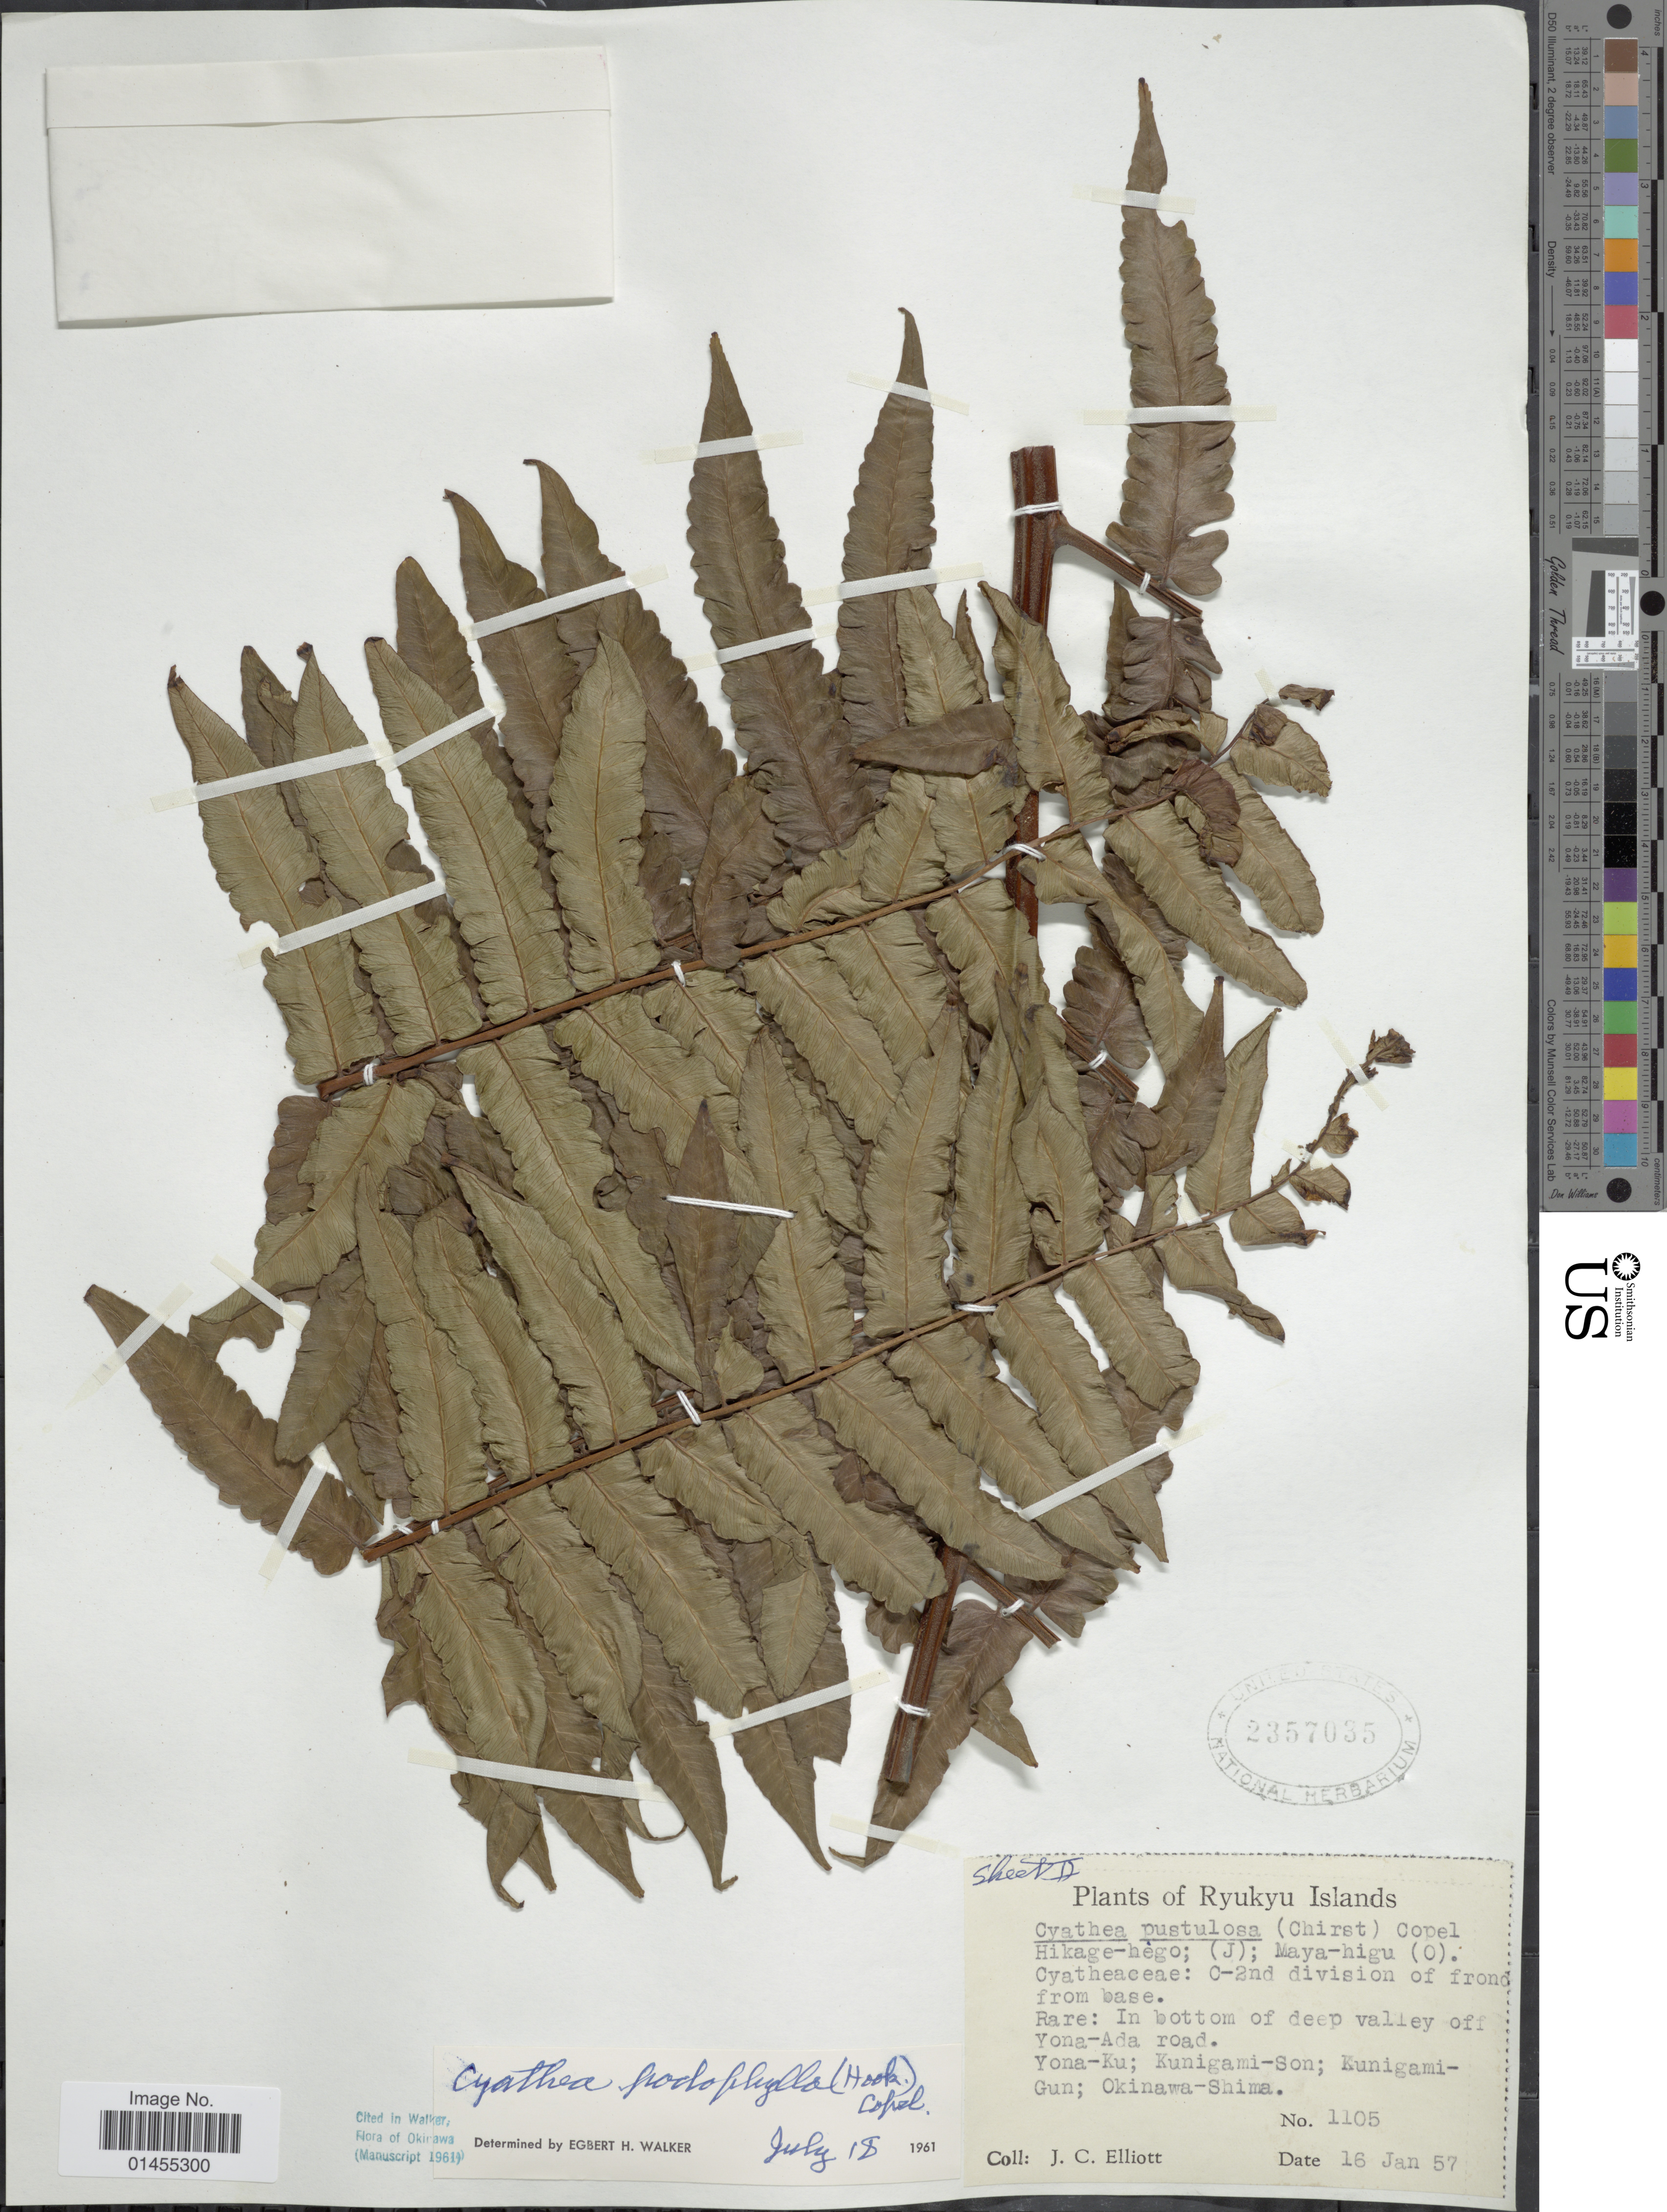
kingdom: Plantae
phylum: Tracheophyta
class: Polypodiopsida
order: Cyatheales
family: Cyatheaceae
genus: Alsophila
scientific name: Alsophila podophylla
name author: Hook.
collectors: J. C. Elliott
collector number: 1105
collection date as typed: Transcribed d/m/y: 16/1/57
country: Japan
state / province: Okinawa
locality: Ryukyu Islands, Yona-Ku; Kunigami-Son; Kunigami-Gun; Okinawa-Shima. In bottom of deep valley off Yona-Ada road.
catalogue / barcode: US 2357035